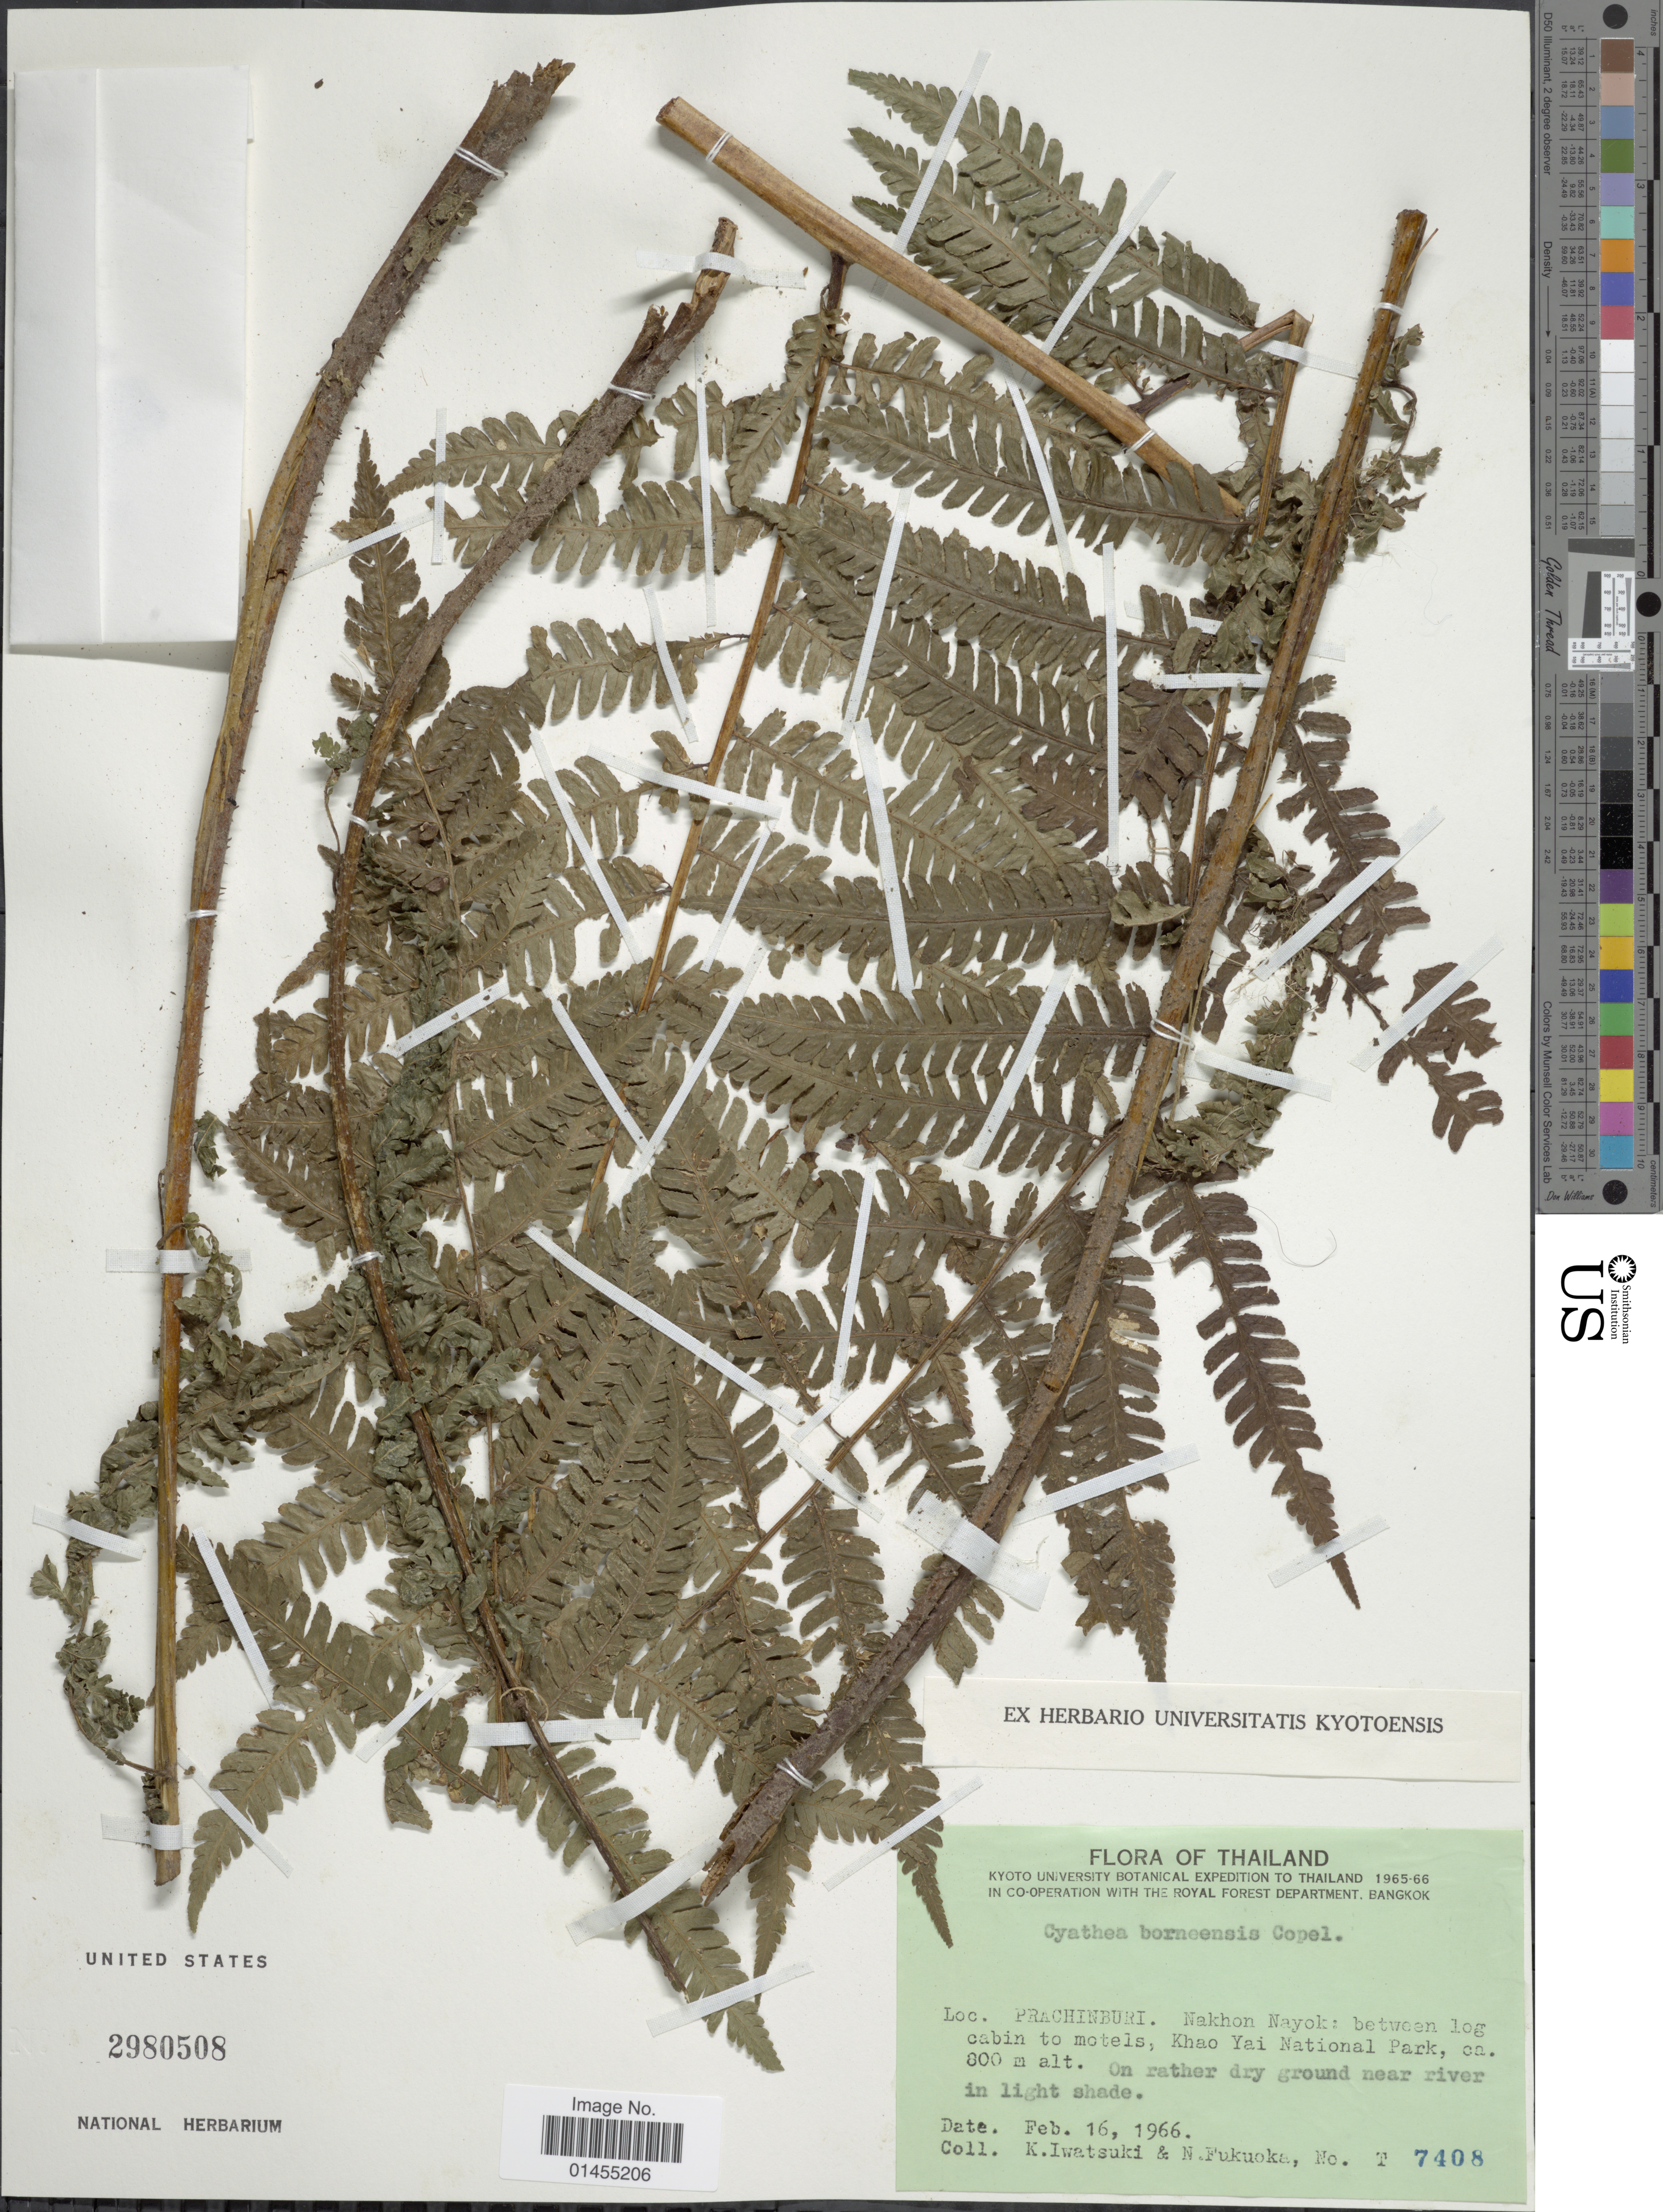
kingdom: Plantae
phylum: Tracheophyta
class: Polypodiopsida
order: Cyatheales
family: Cyatheaceae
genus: Alsophila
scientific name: Alsophila borneensis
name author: (Copel.) R.M. Tryon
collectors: K. Iwatsuki & N. Fukuoka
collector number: T 7408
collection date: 1966-02-16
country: Thailand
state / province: Prachin Buri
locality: Nakhon Nayok: between log cabin to motels, Khao Yai National park.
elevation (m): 800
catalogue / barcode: US 2980508